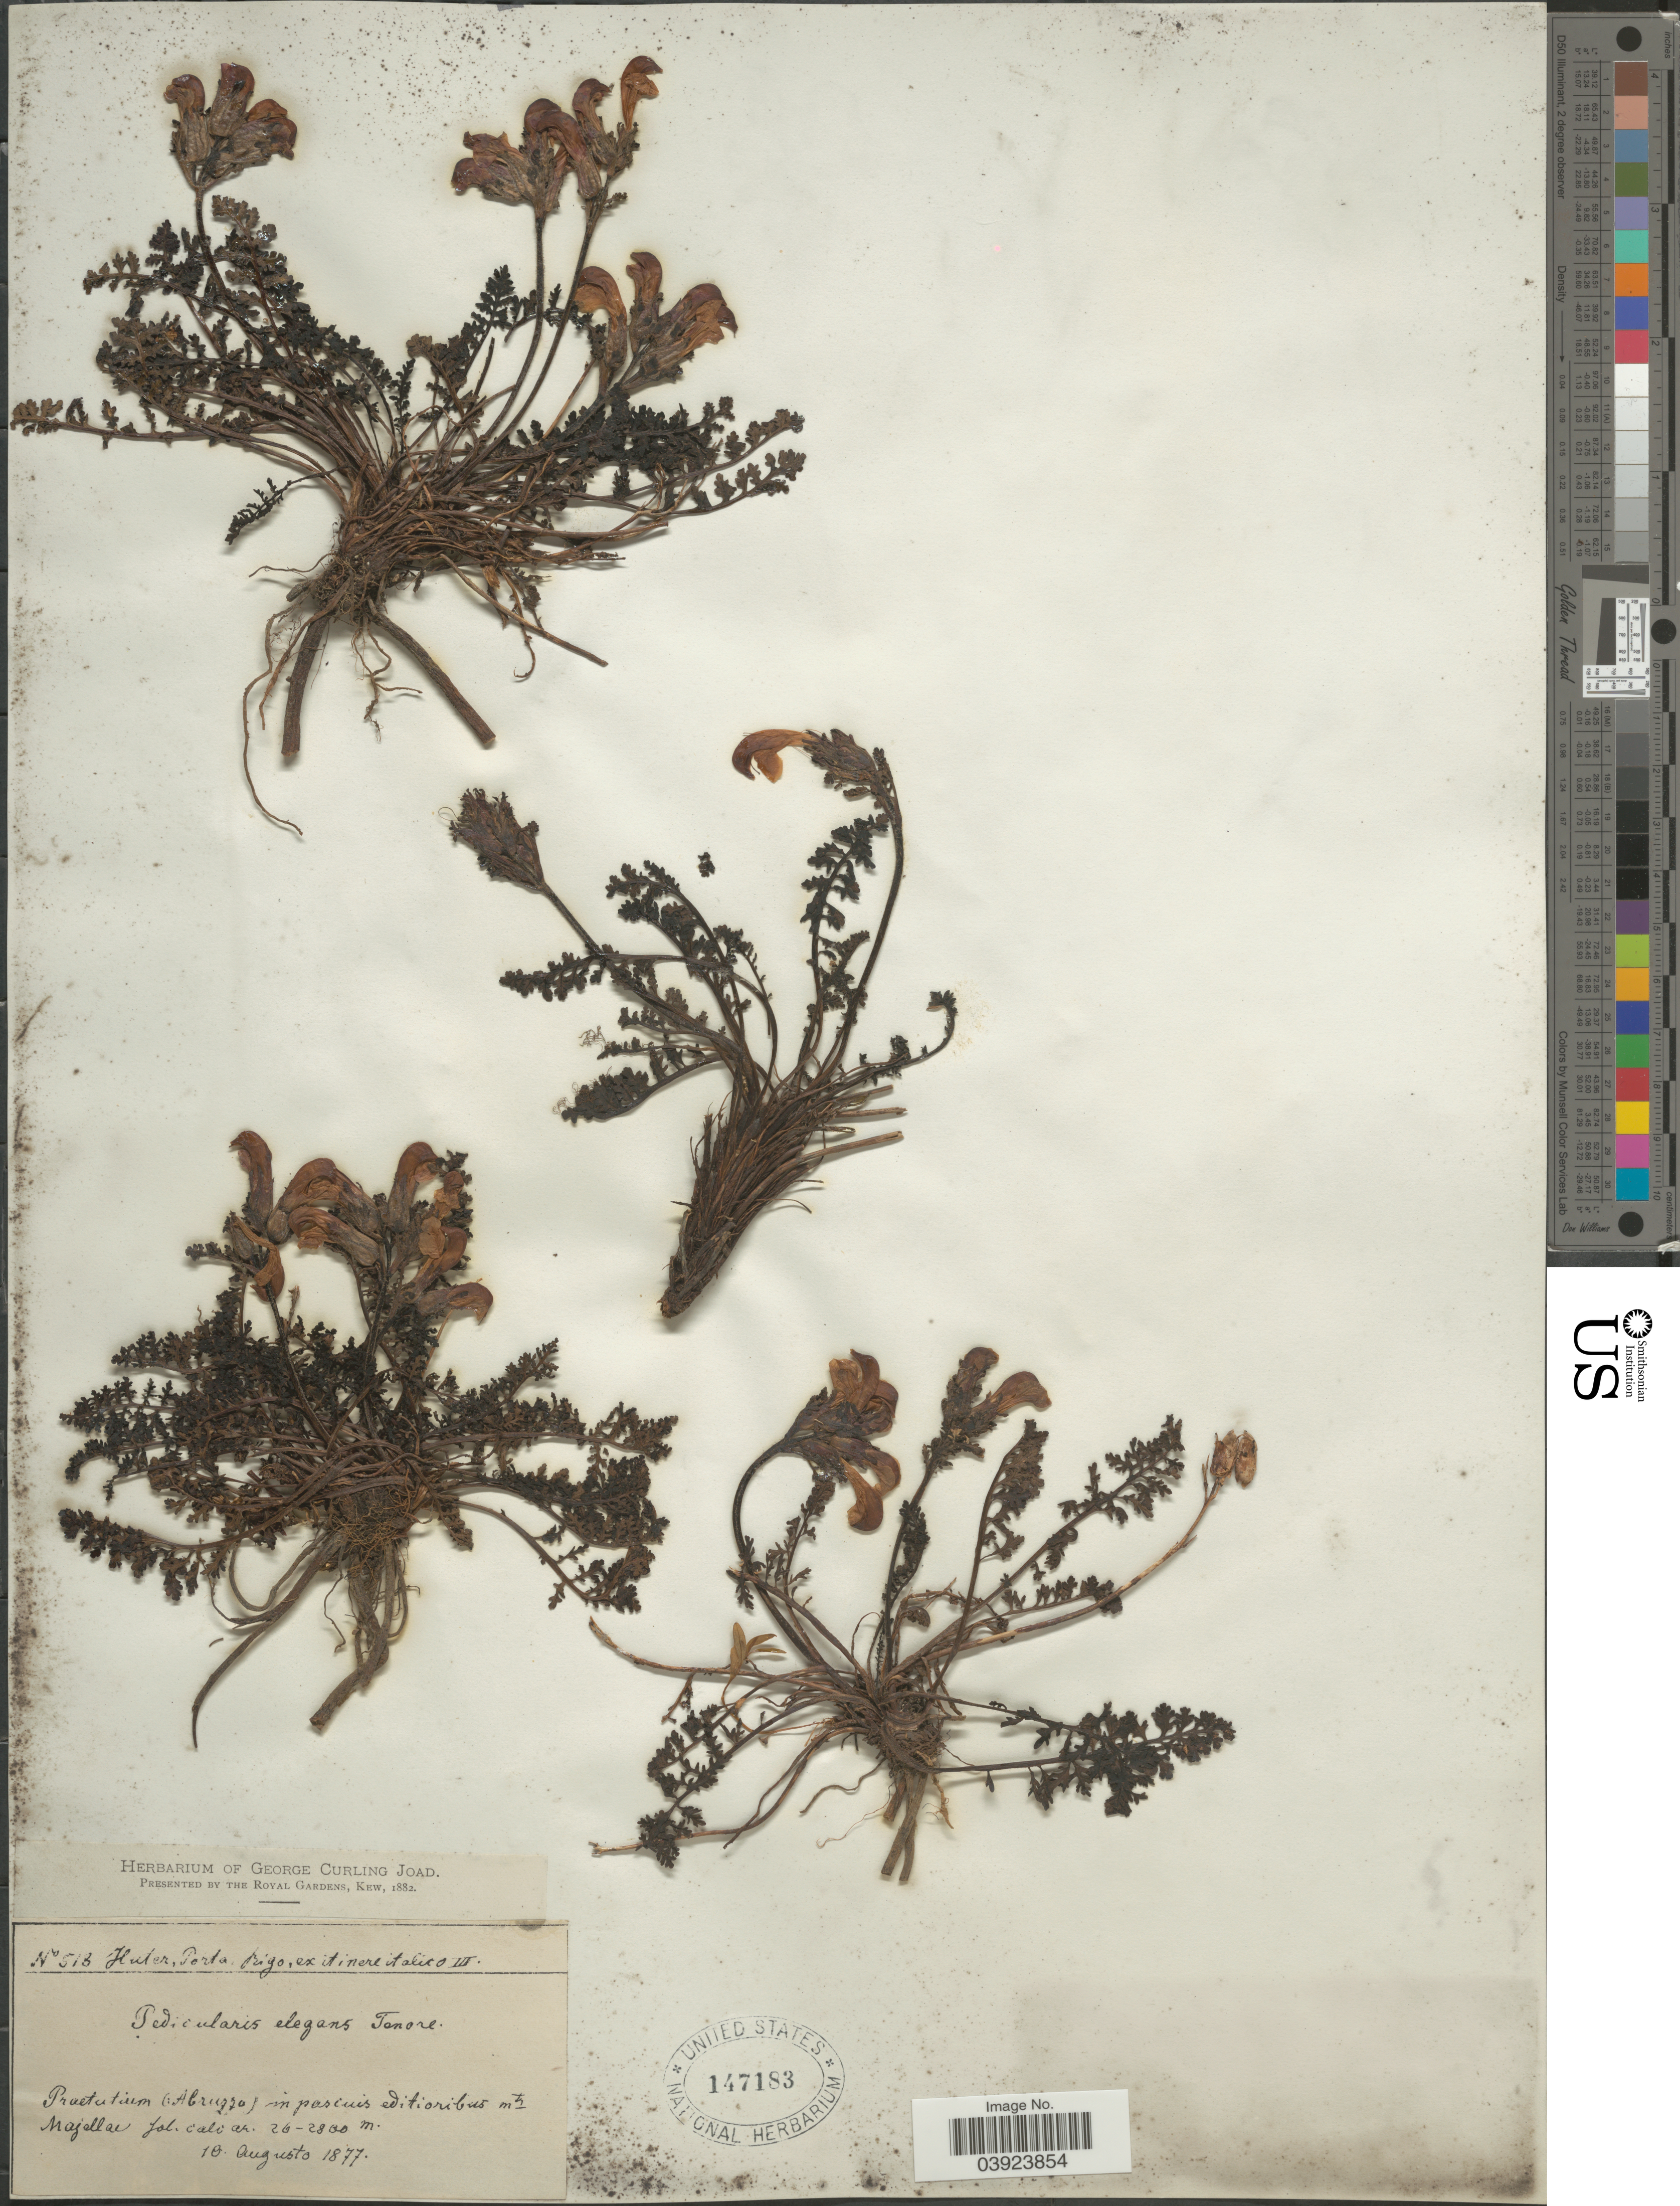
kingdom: Plantae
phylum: Tracheophyta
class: Magnoliopsida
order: Lamiales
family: Orobanchaceae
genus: Pedicularis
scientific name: Pedicularis elegans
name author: Ten.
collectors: -. Huter, -- Porta & -- Rigo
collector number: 513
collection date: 1877-08-10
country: Italy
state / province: Abruzzo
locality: Praetutium in pascuis editioribus mte Majellae.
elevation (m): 2600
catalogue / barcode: US 147183